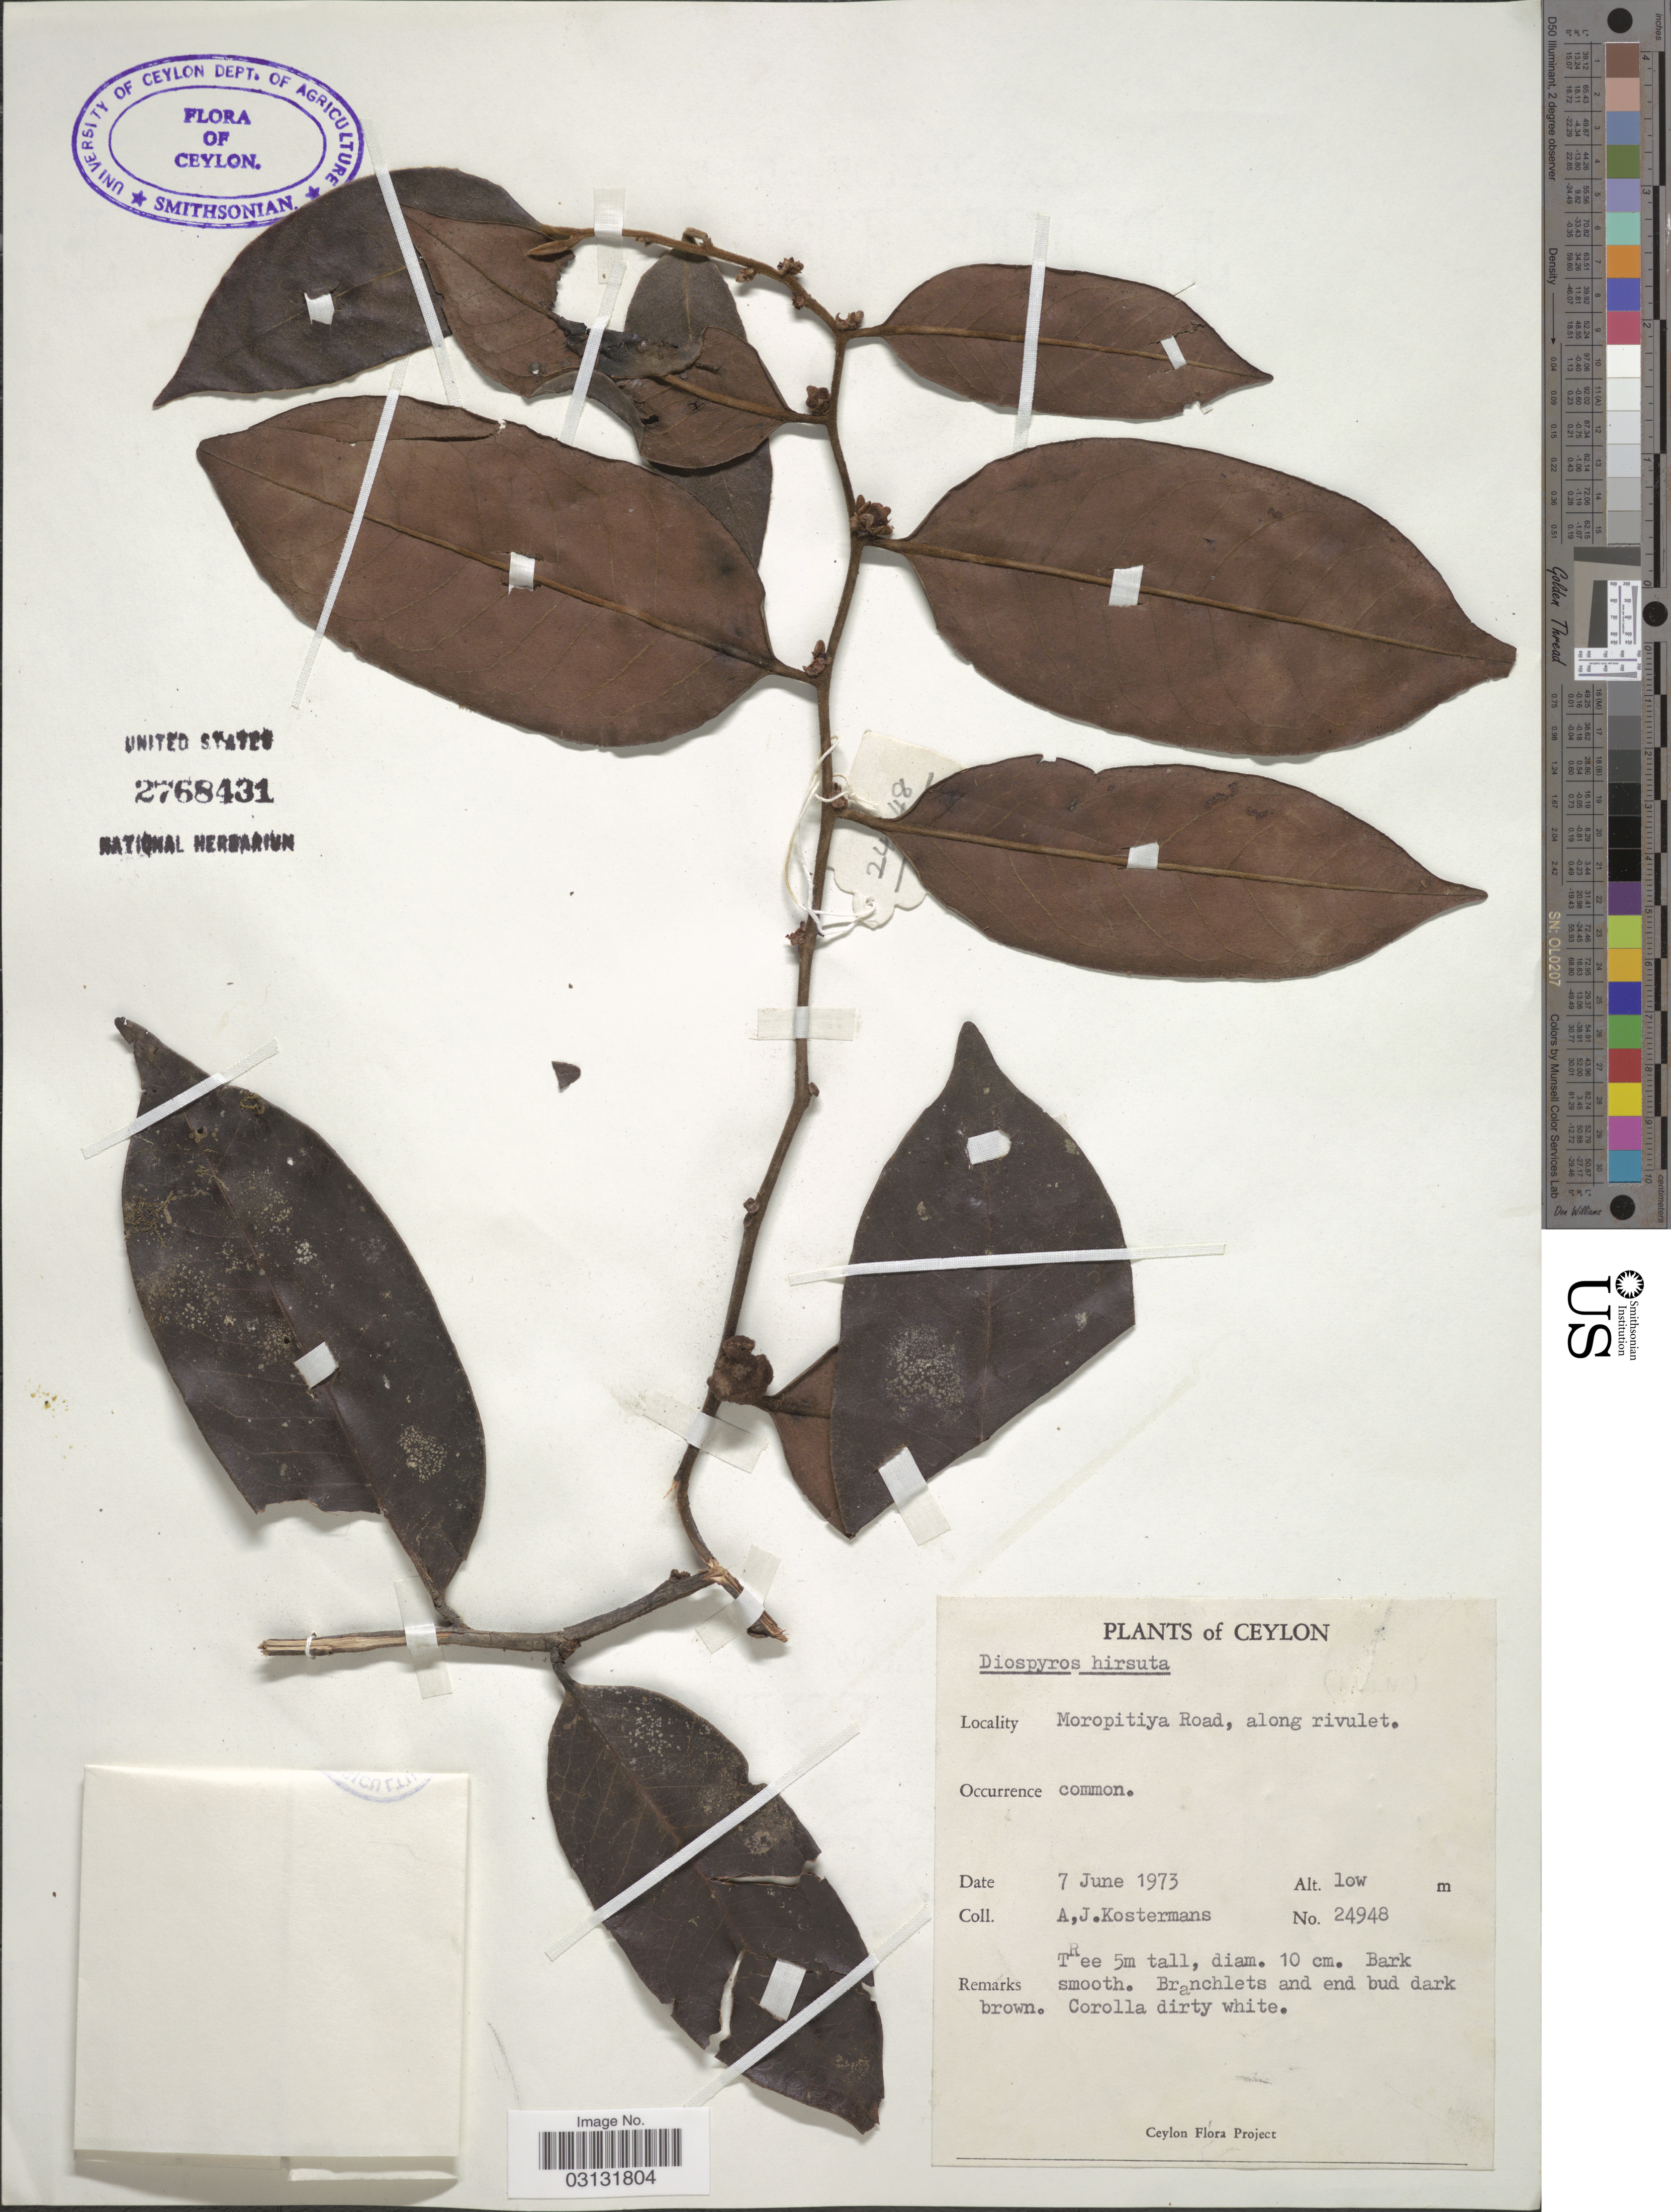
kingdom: Plantae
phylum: Tracheophyta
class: Magnoliopsida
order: Ericales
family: Ebenaceae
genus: Diospyros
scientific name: Diospyros hirsuta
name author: L. f.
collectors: A. J. G. Kostermans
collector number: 24948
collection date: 1973-06-07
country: Sri Lanka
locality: Ceylon. Moropitiya Road, along rivulet.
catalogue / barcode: US 2768431